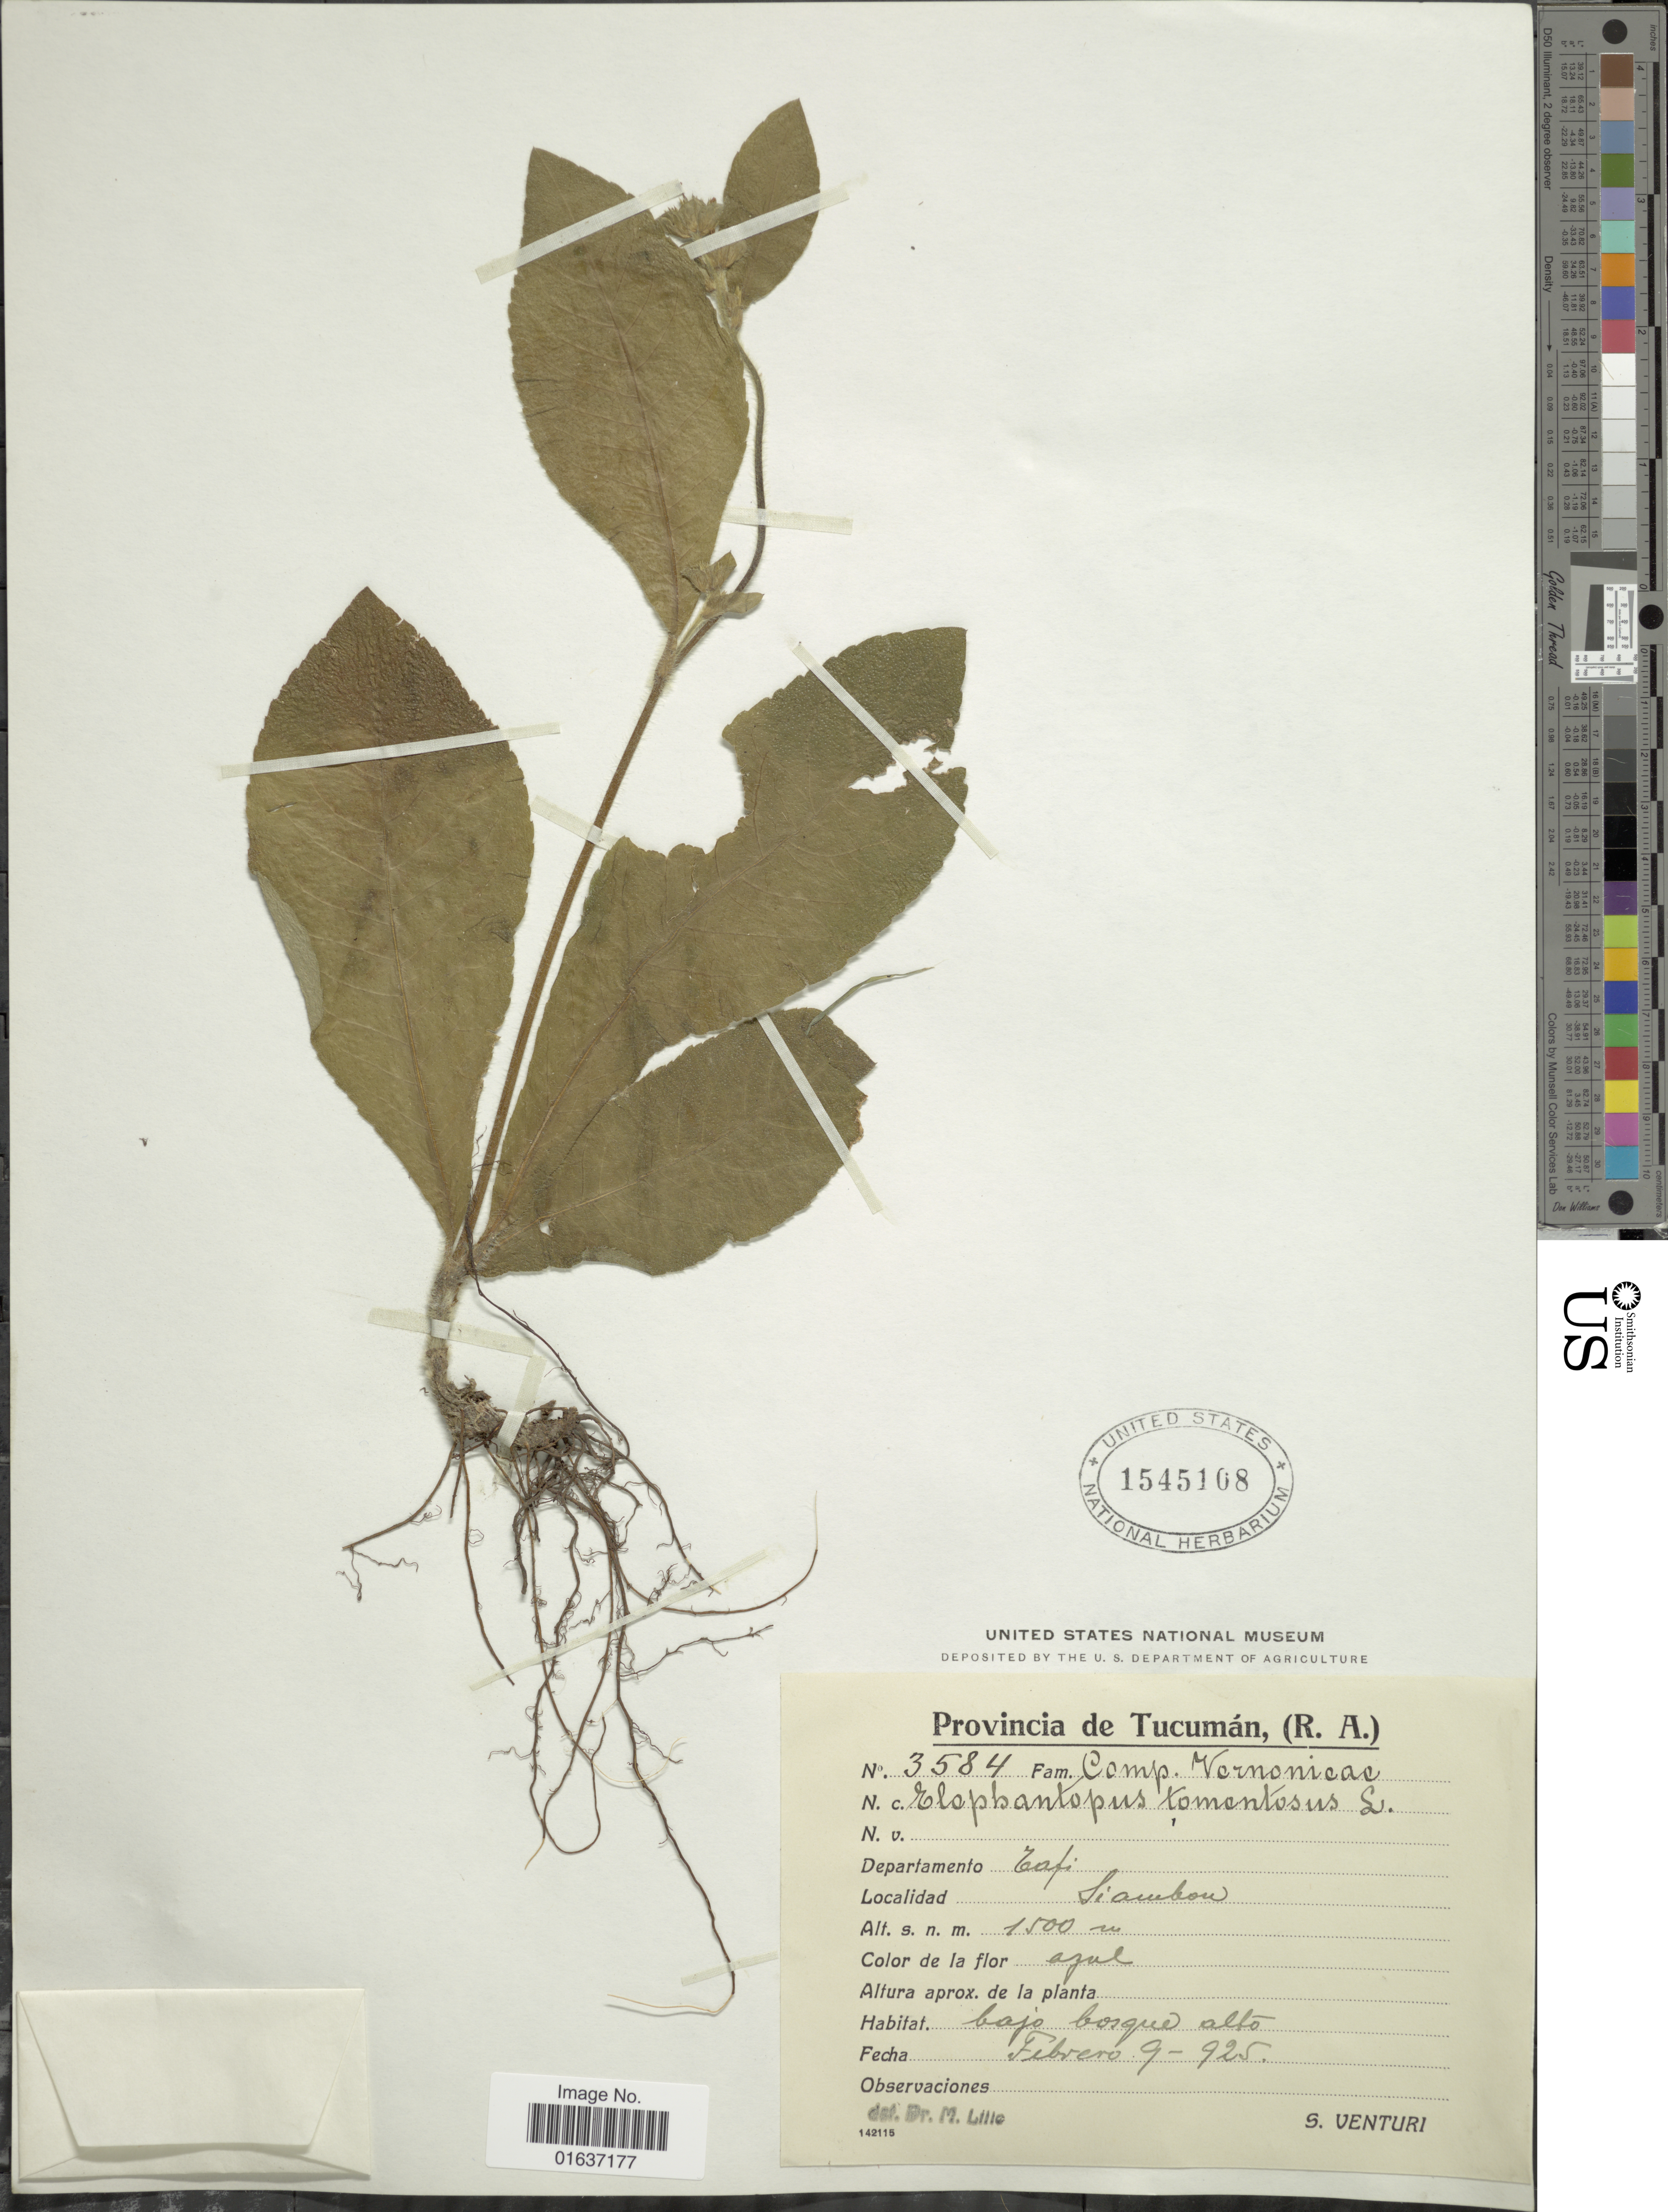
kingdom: Plantae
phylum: Tracheophyta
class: Magnoliopsida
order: Asterales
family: Asteraceae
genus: Elephantopus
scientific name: Elephantopus mollis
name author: Kunth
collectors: S. Venturi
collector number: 3584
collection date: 1925-02-09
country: Argentina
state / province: Tucumán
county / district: Tfi Viejo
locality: Siambón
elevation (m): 1500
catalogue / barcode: US 1545108